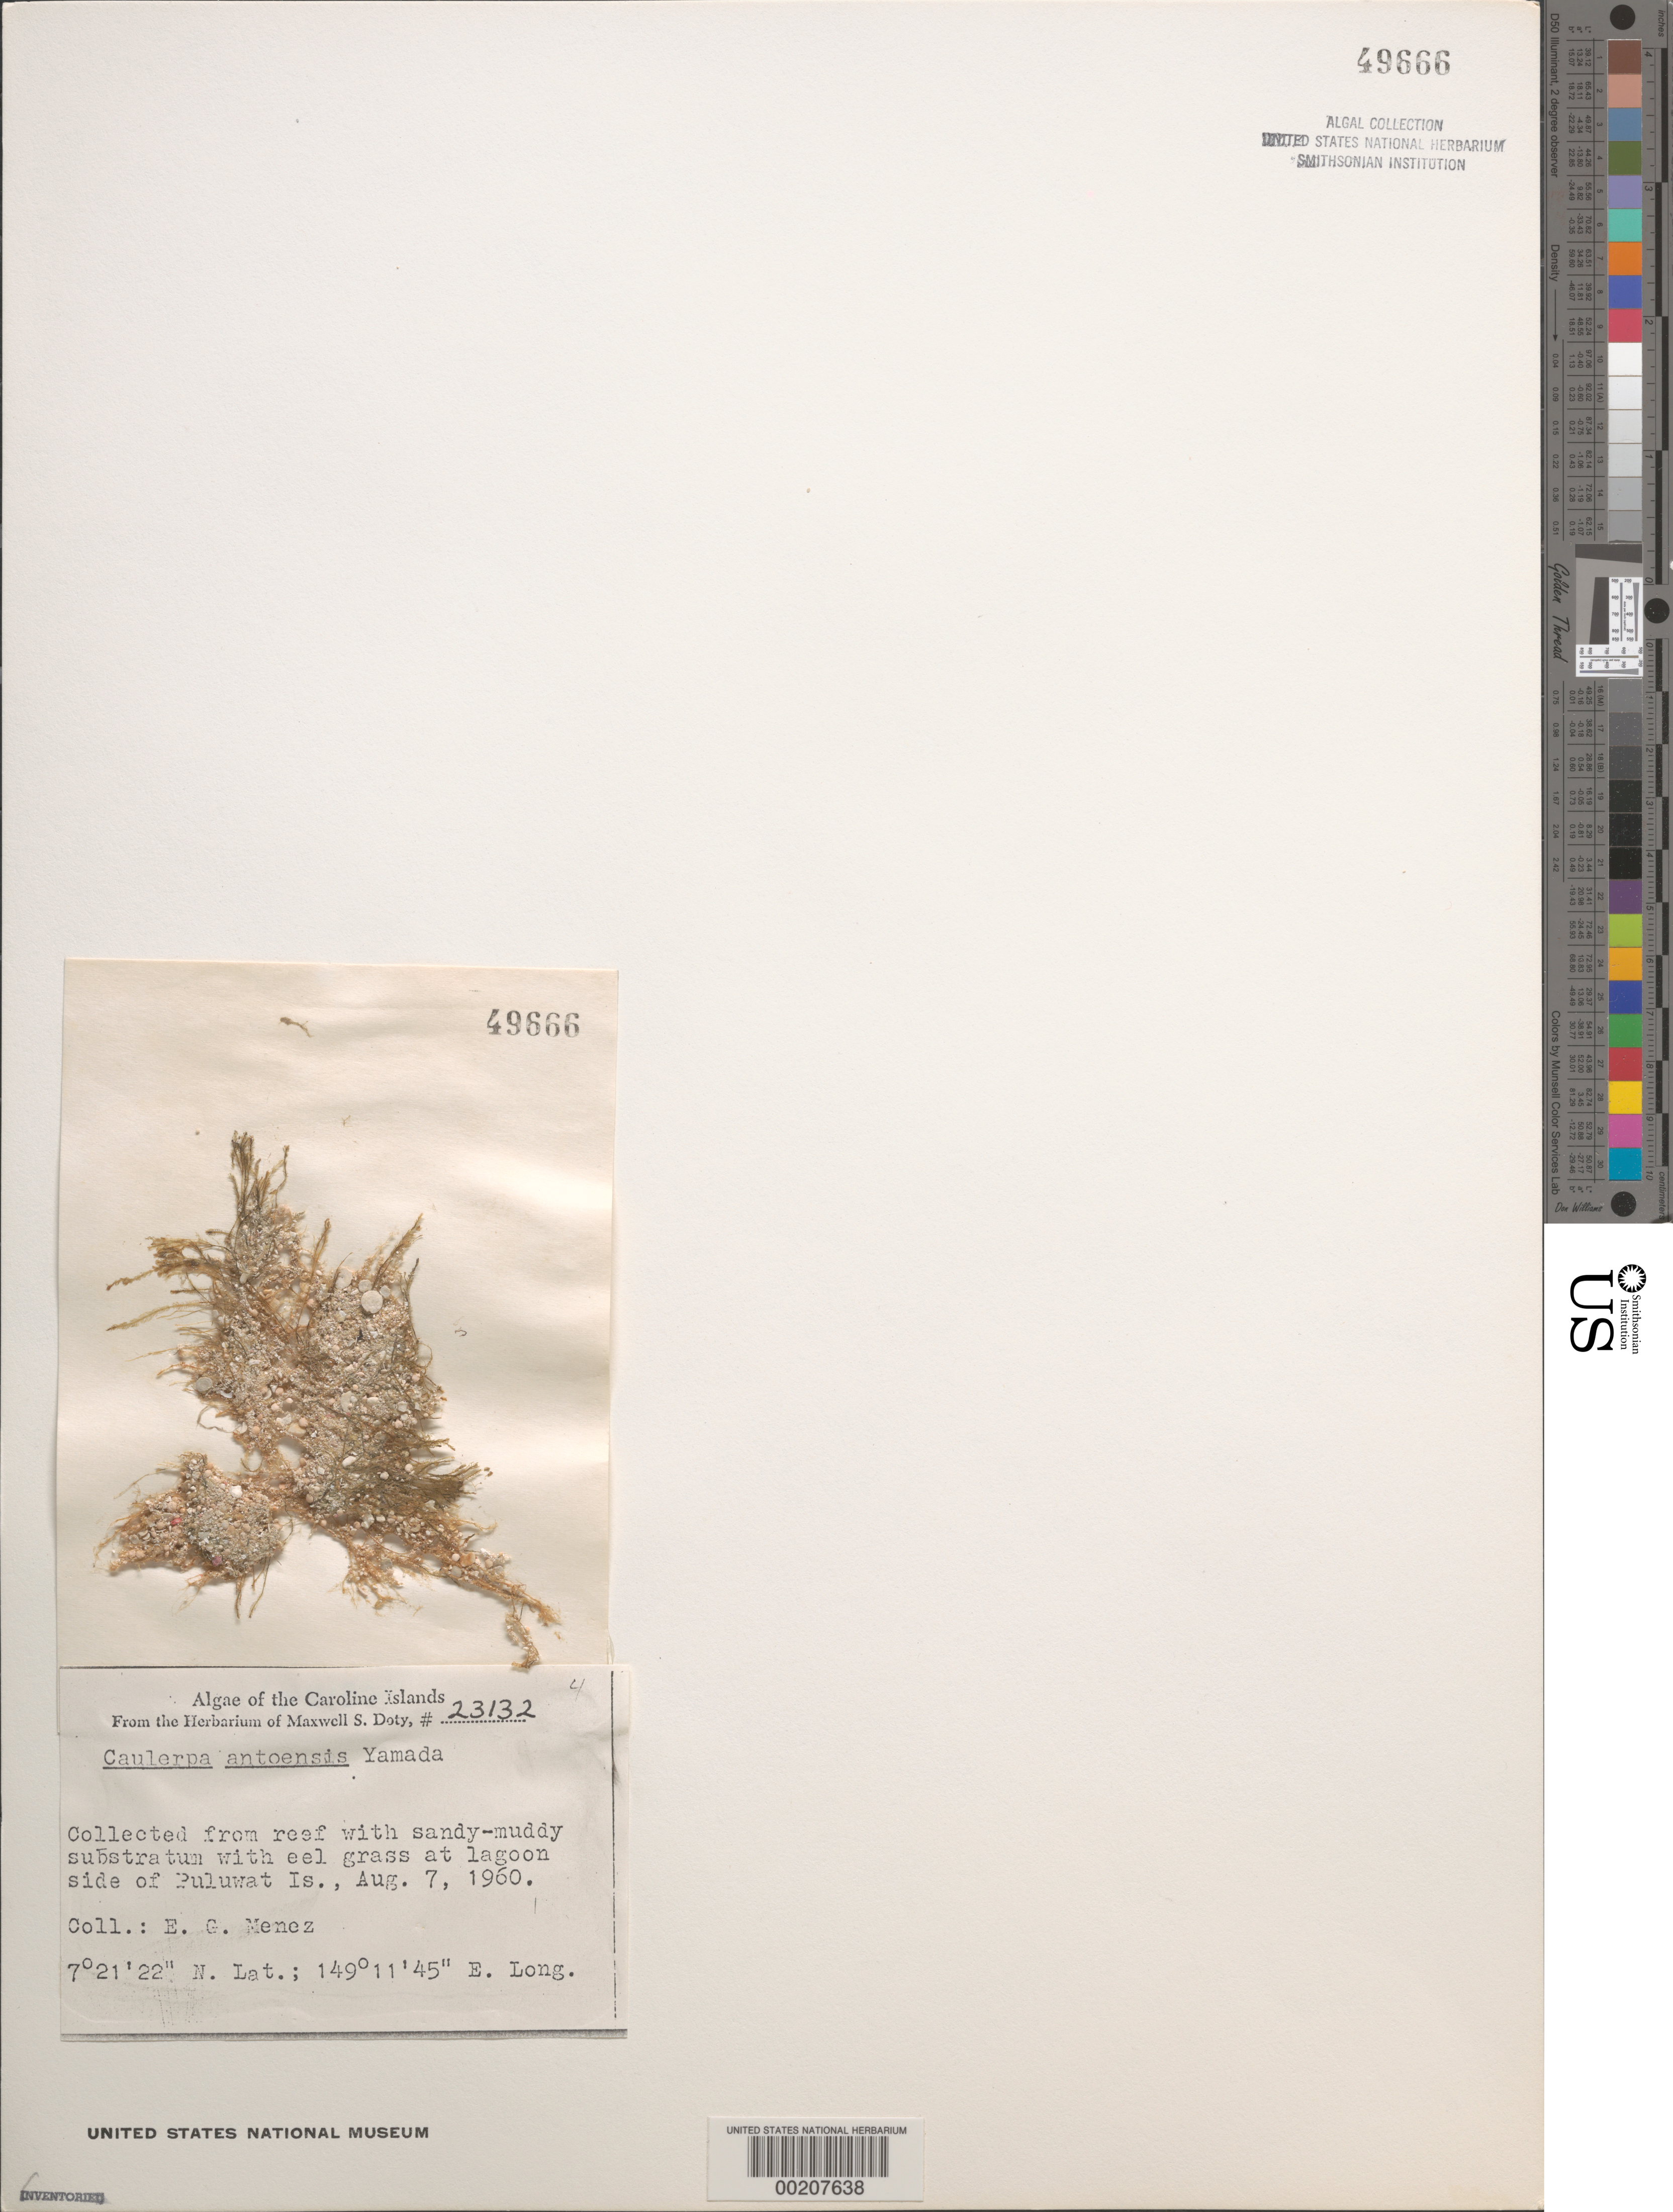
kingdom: Plantae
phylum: Chlorophyta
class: Ulvophyceae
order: Bryopsidales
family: Caulerpaceae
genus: Caulerpa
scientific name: Caulerpa antoensis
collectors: Meñez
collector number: MSD 23132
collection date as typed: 07 Aug 1960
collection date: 1960-08-07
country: Micronesia, Federated States of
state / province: Truk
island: Puluwat Atoll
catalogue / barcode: US 49666